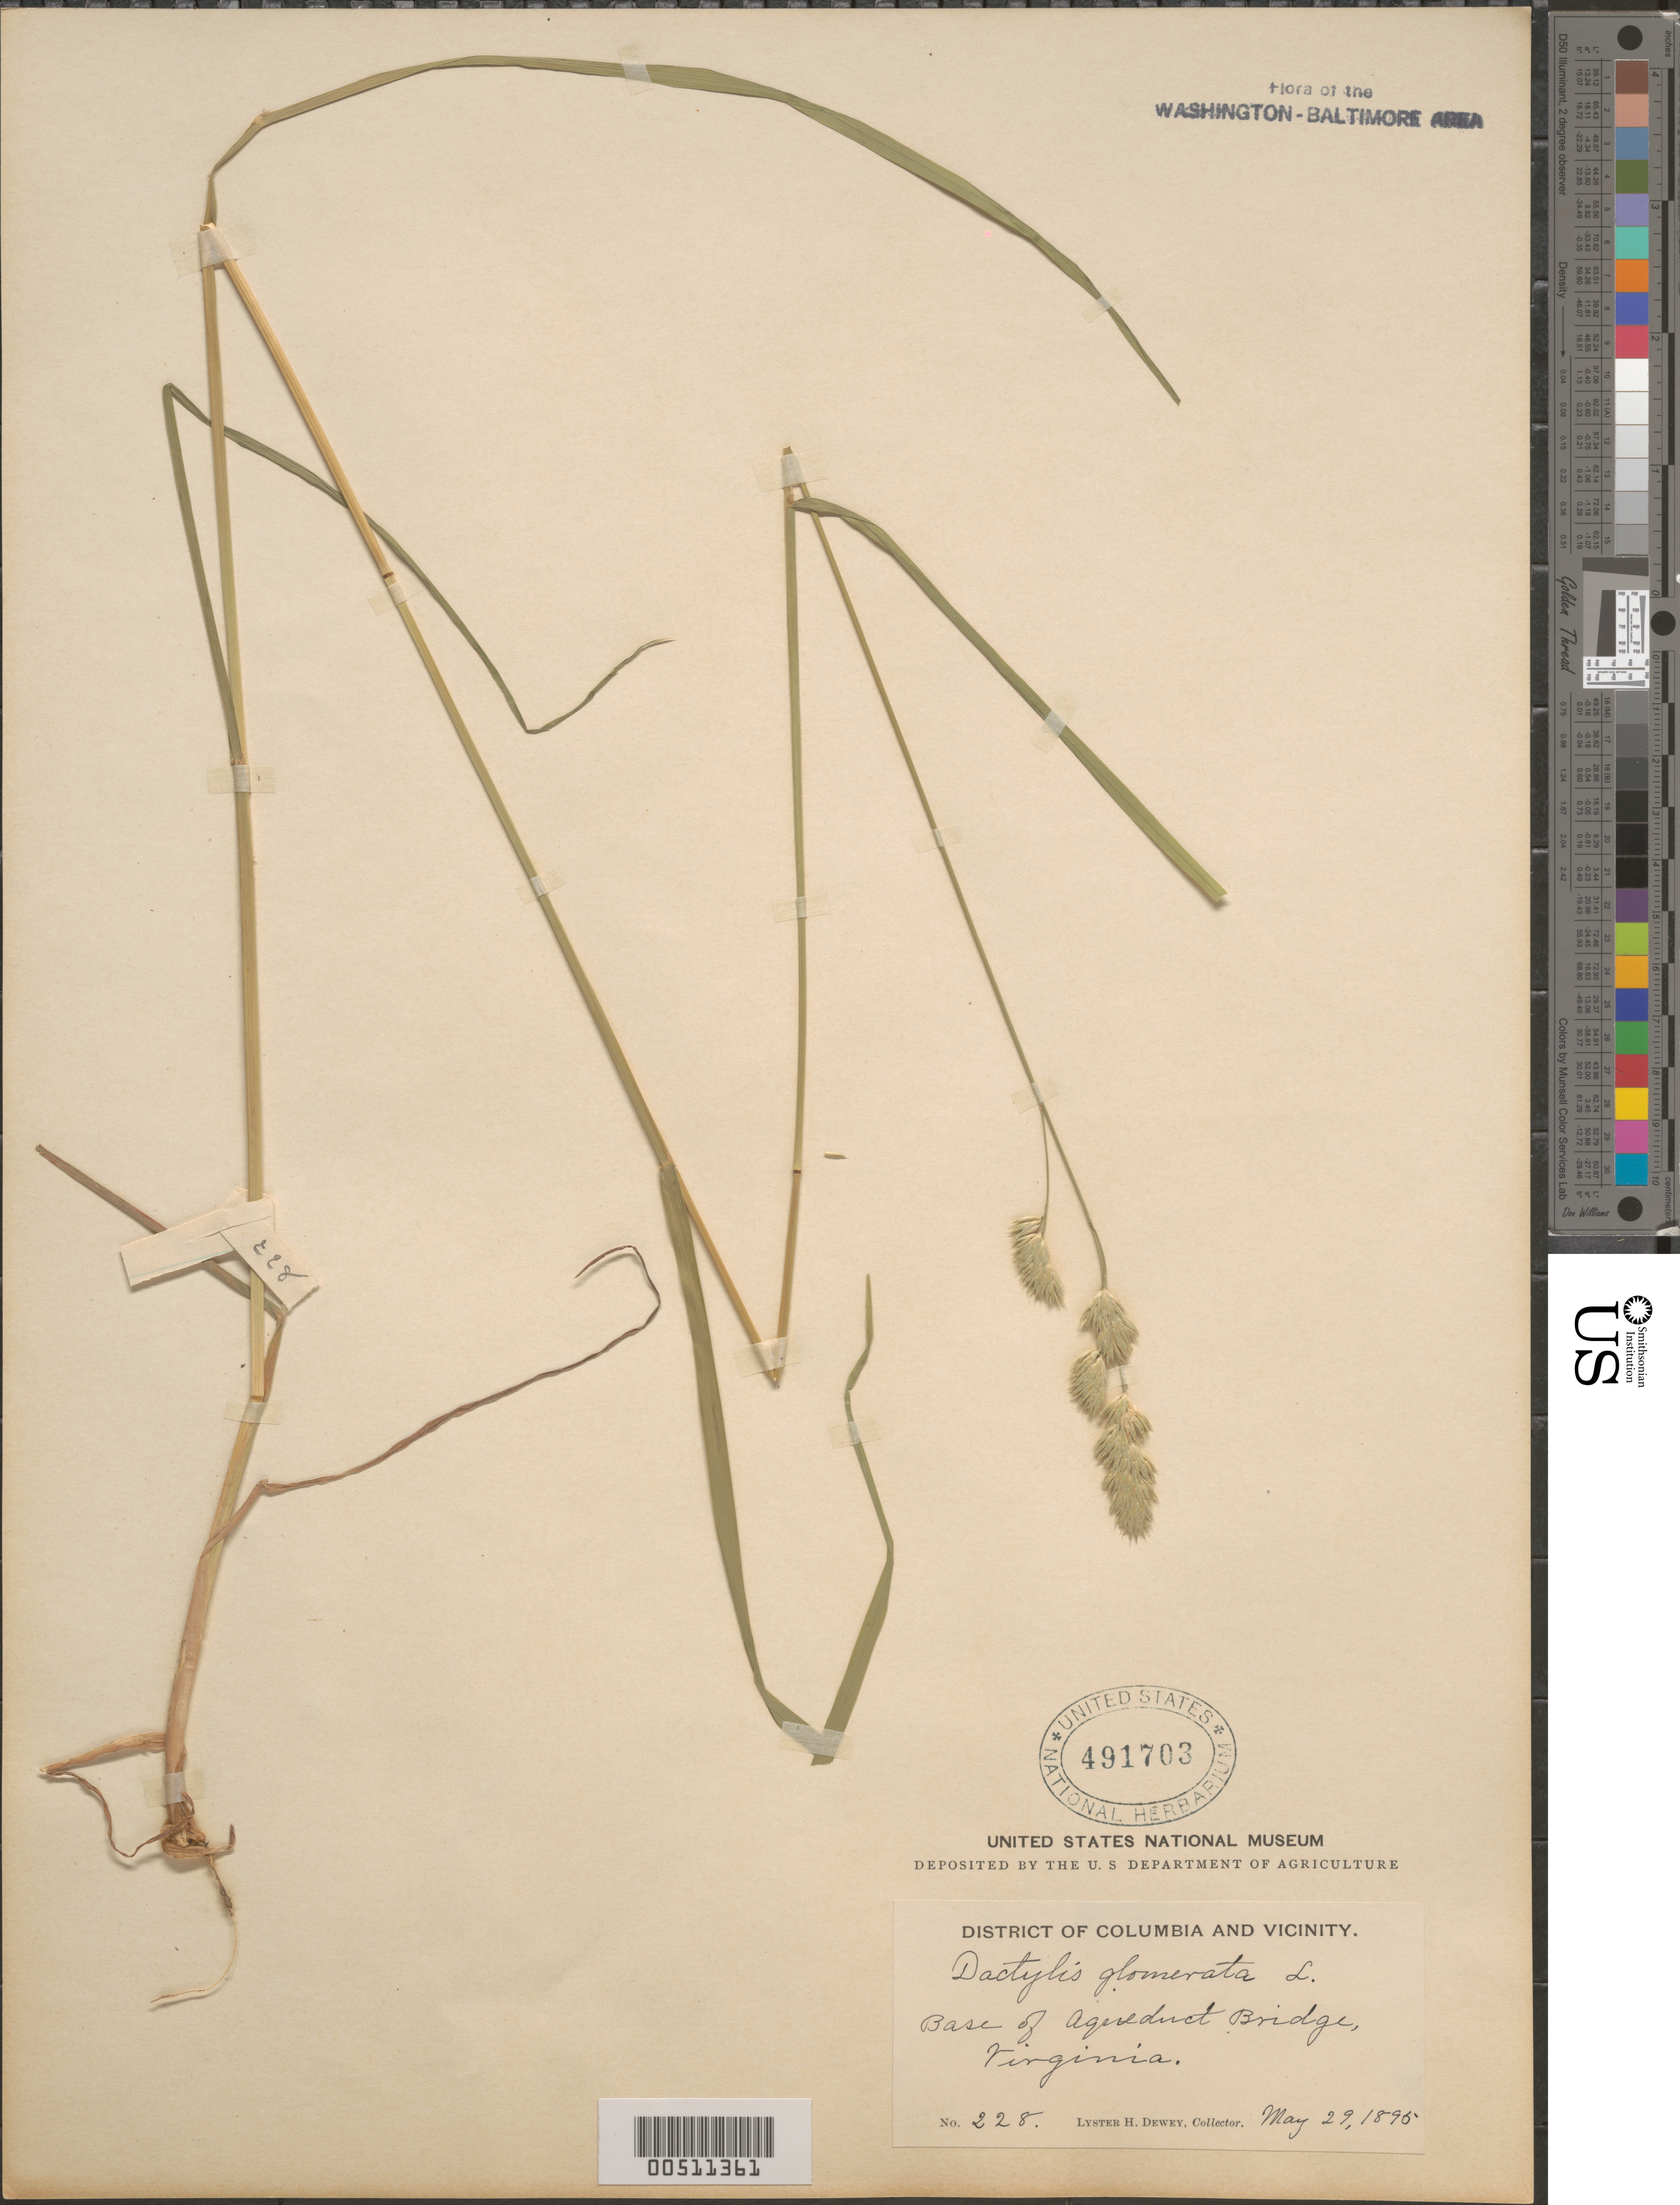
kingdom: Plantae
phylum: Tracheophyta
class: Liliopsida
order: Poales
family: Poaceae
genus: Dactylis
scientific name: Dactylis glomerata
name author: L.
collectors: L. H. Dewey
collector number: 228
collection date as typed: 29 May 1895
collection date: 1895-05-29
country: United States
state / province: Virginia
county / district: Fairfax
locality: Aqueduct Bridge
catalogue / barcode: US 491703